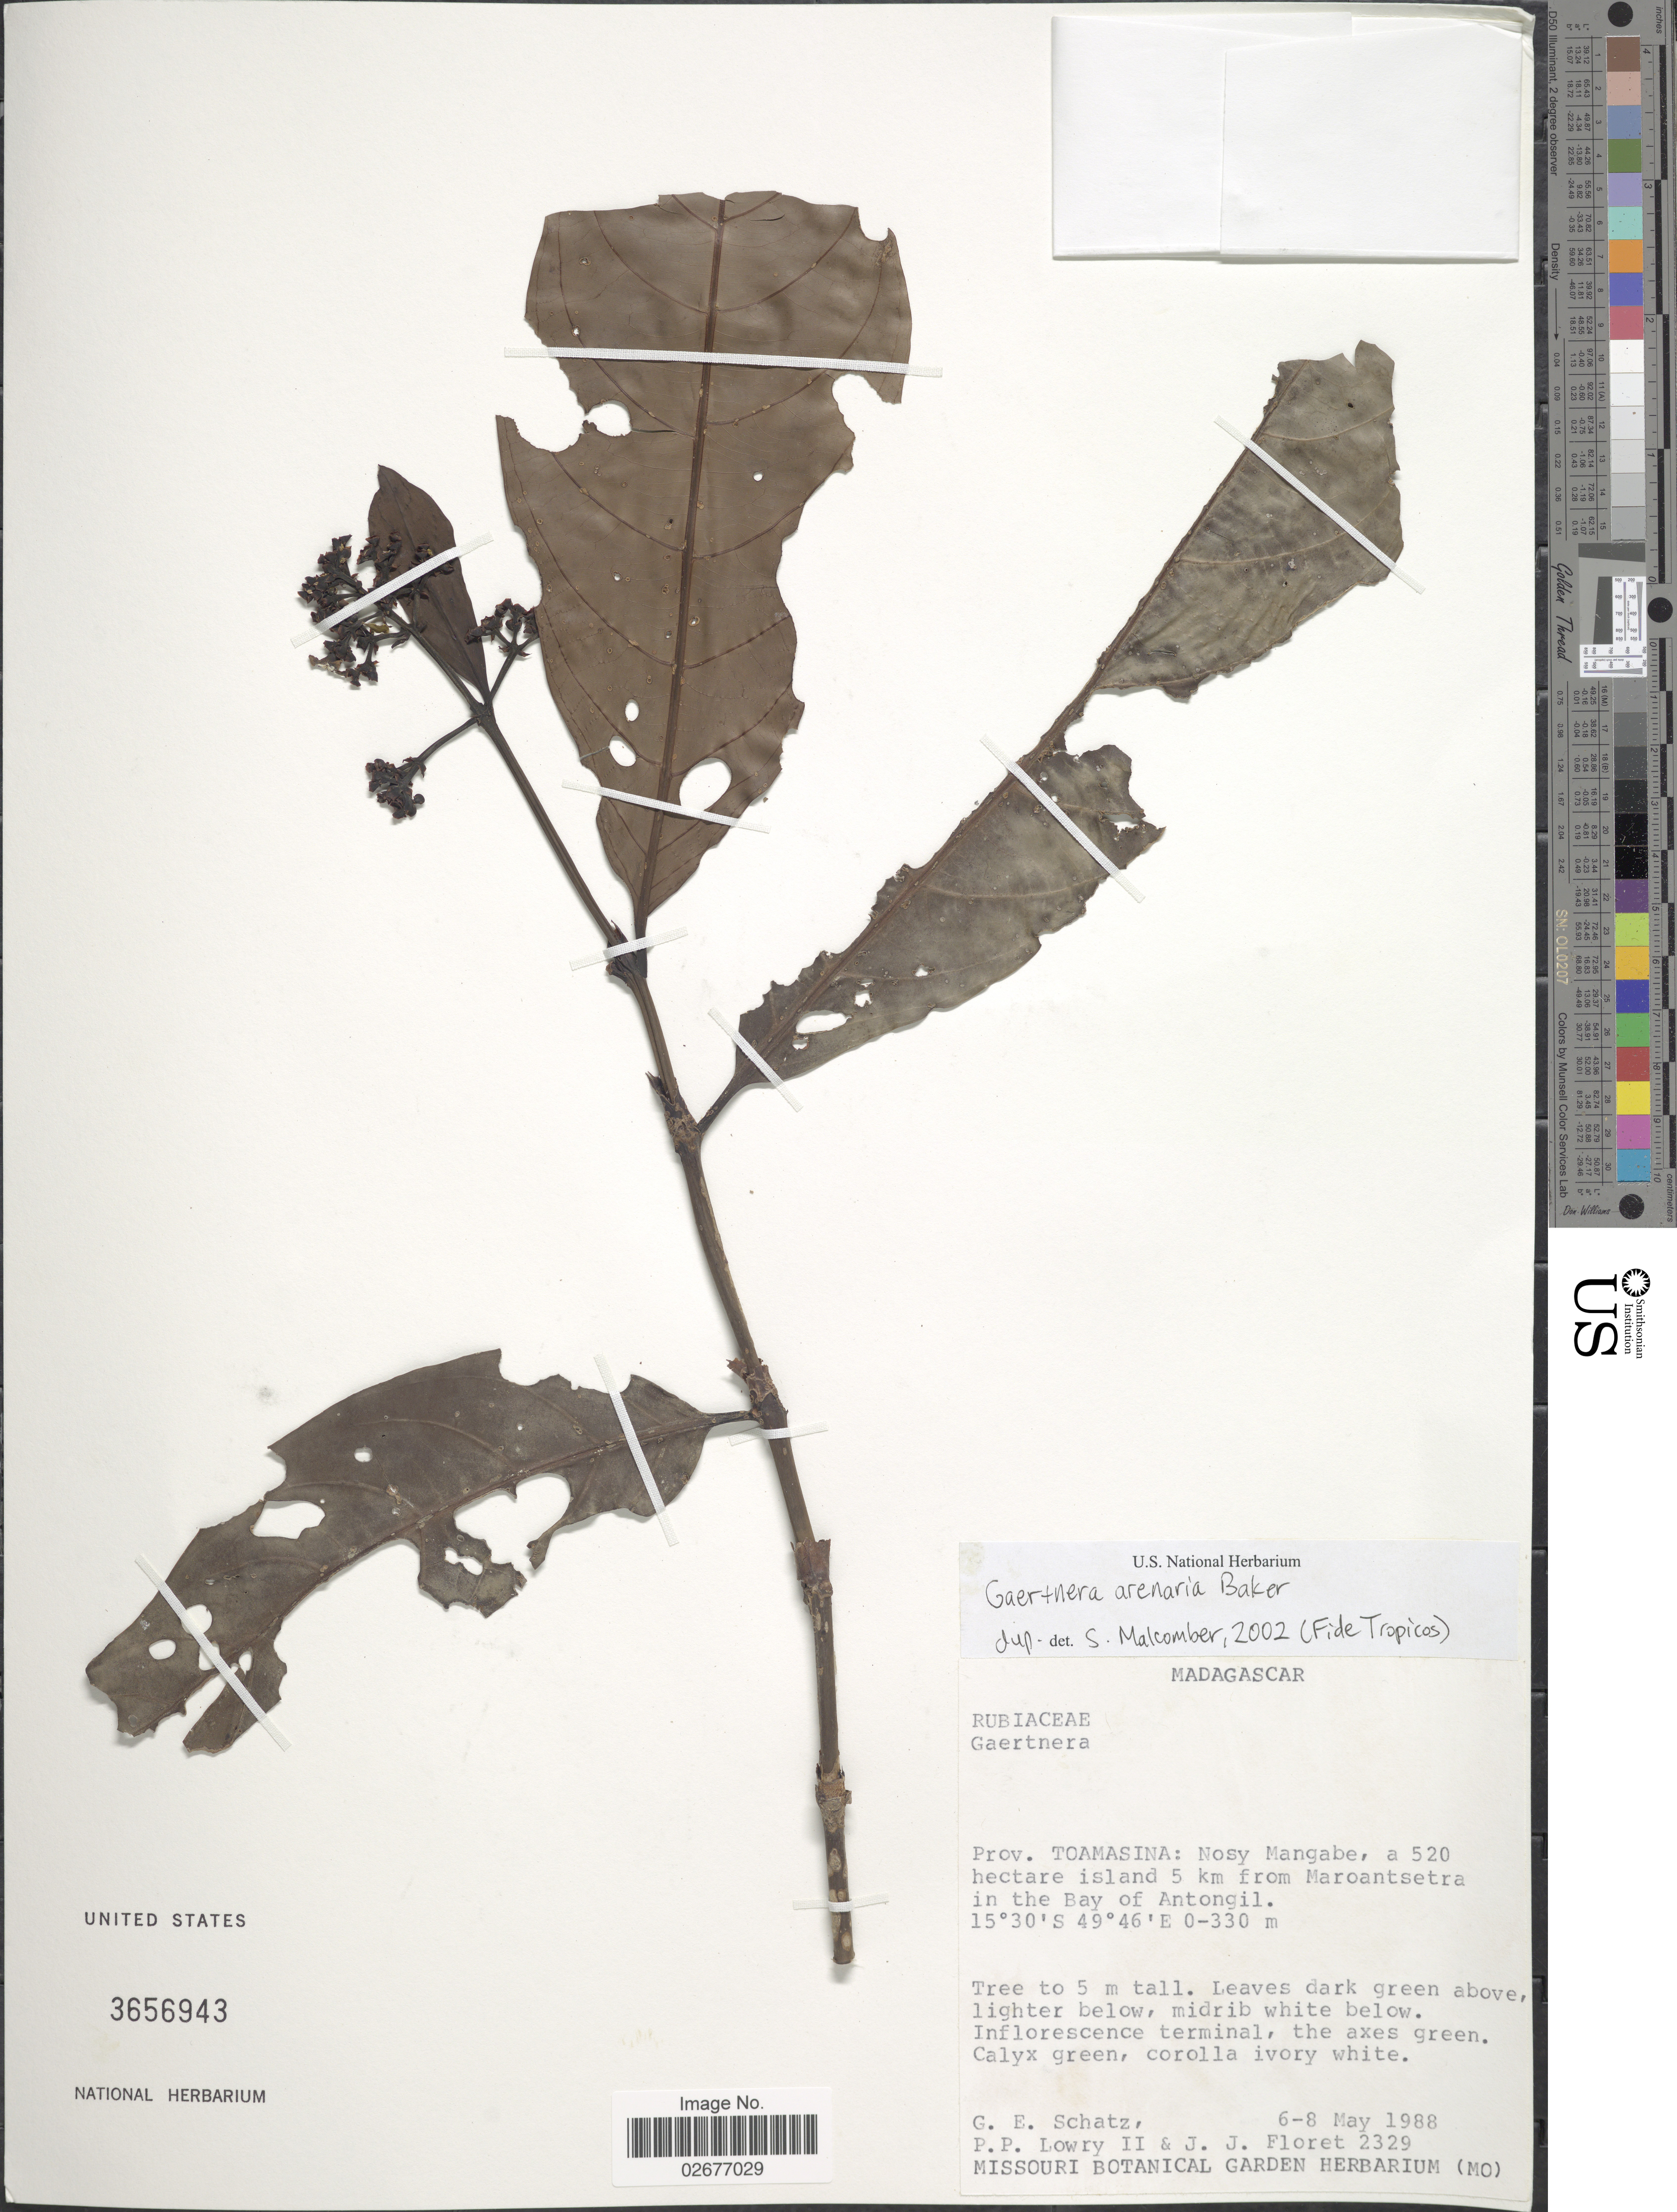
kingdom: Plantae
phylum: Tracheophyta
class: Magnoliopsida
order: Gentianales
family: Rubiaceae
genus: Gaertnera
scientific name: Gaertnera arenaria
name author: Baker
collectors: G. Schatz, P. P. Lowry & J. Floret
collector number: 2329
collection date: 1988-05-06/1988-05-08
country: Madagascar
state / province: Analanjirofo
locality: Prov. Toamasina: Nosy Mangabe, a 520 hectare island 5 km from Maroatsetra in the Bay of Antongil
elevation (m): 0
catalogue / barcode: US 3656943